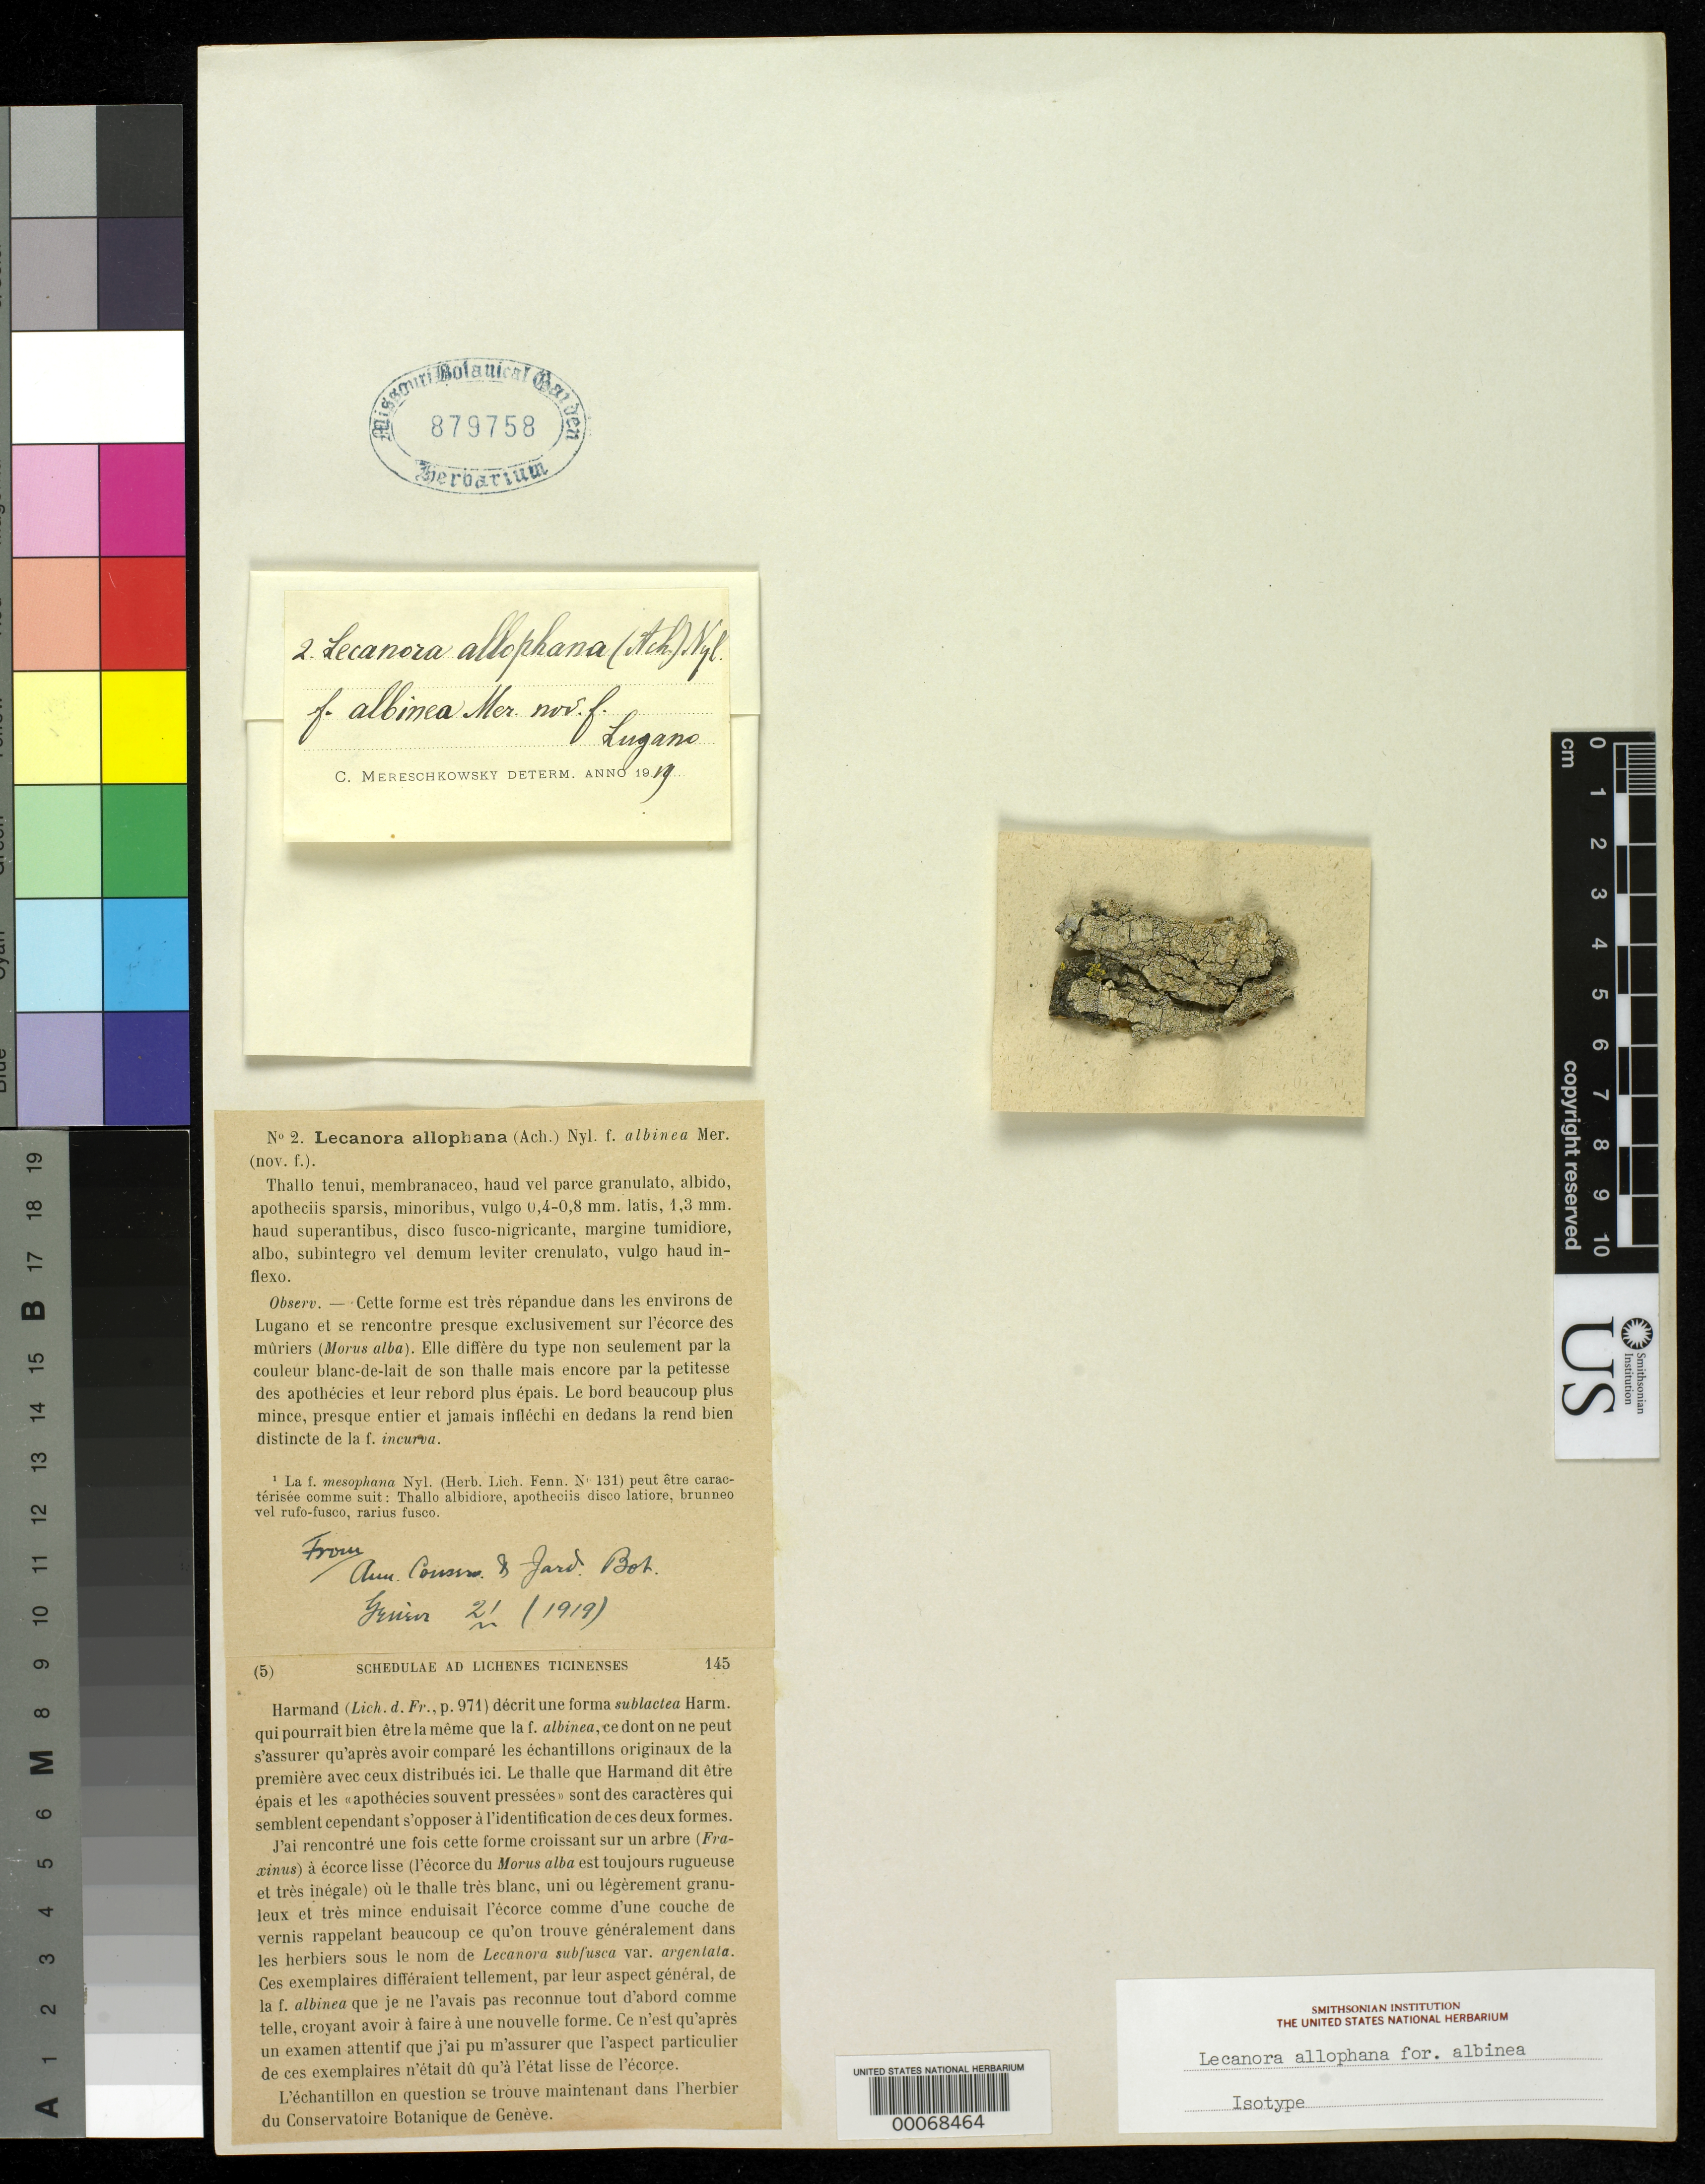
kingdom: Fungi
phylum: Ascomycota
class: Lecanoromycetes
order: Lecanorales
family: Lecanoraceae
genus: Lecanora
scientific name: Lecanora allophana f. albinea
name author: Mereschk.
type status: Isotype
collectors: K. S. Mereschkovsky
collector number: Lich. Ticinenses 2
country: Switzerland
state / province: Ticino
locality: Lugano.